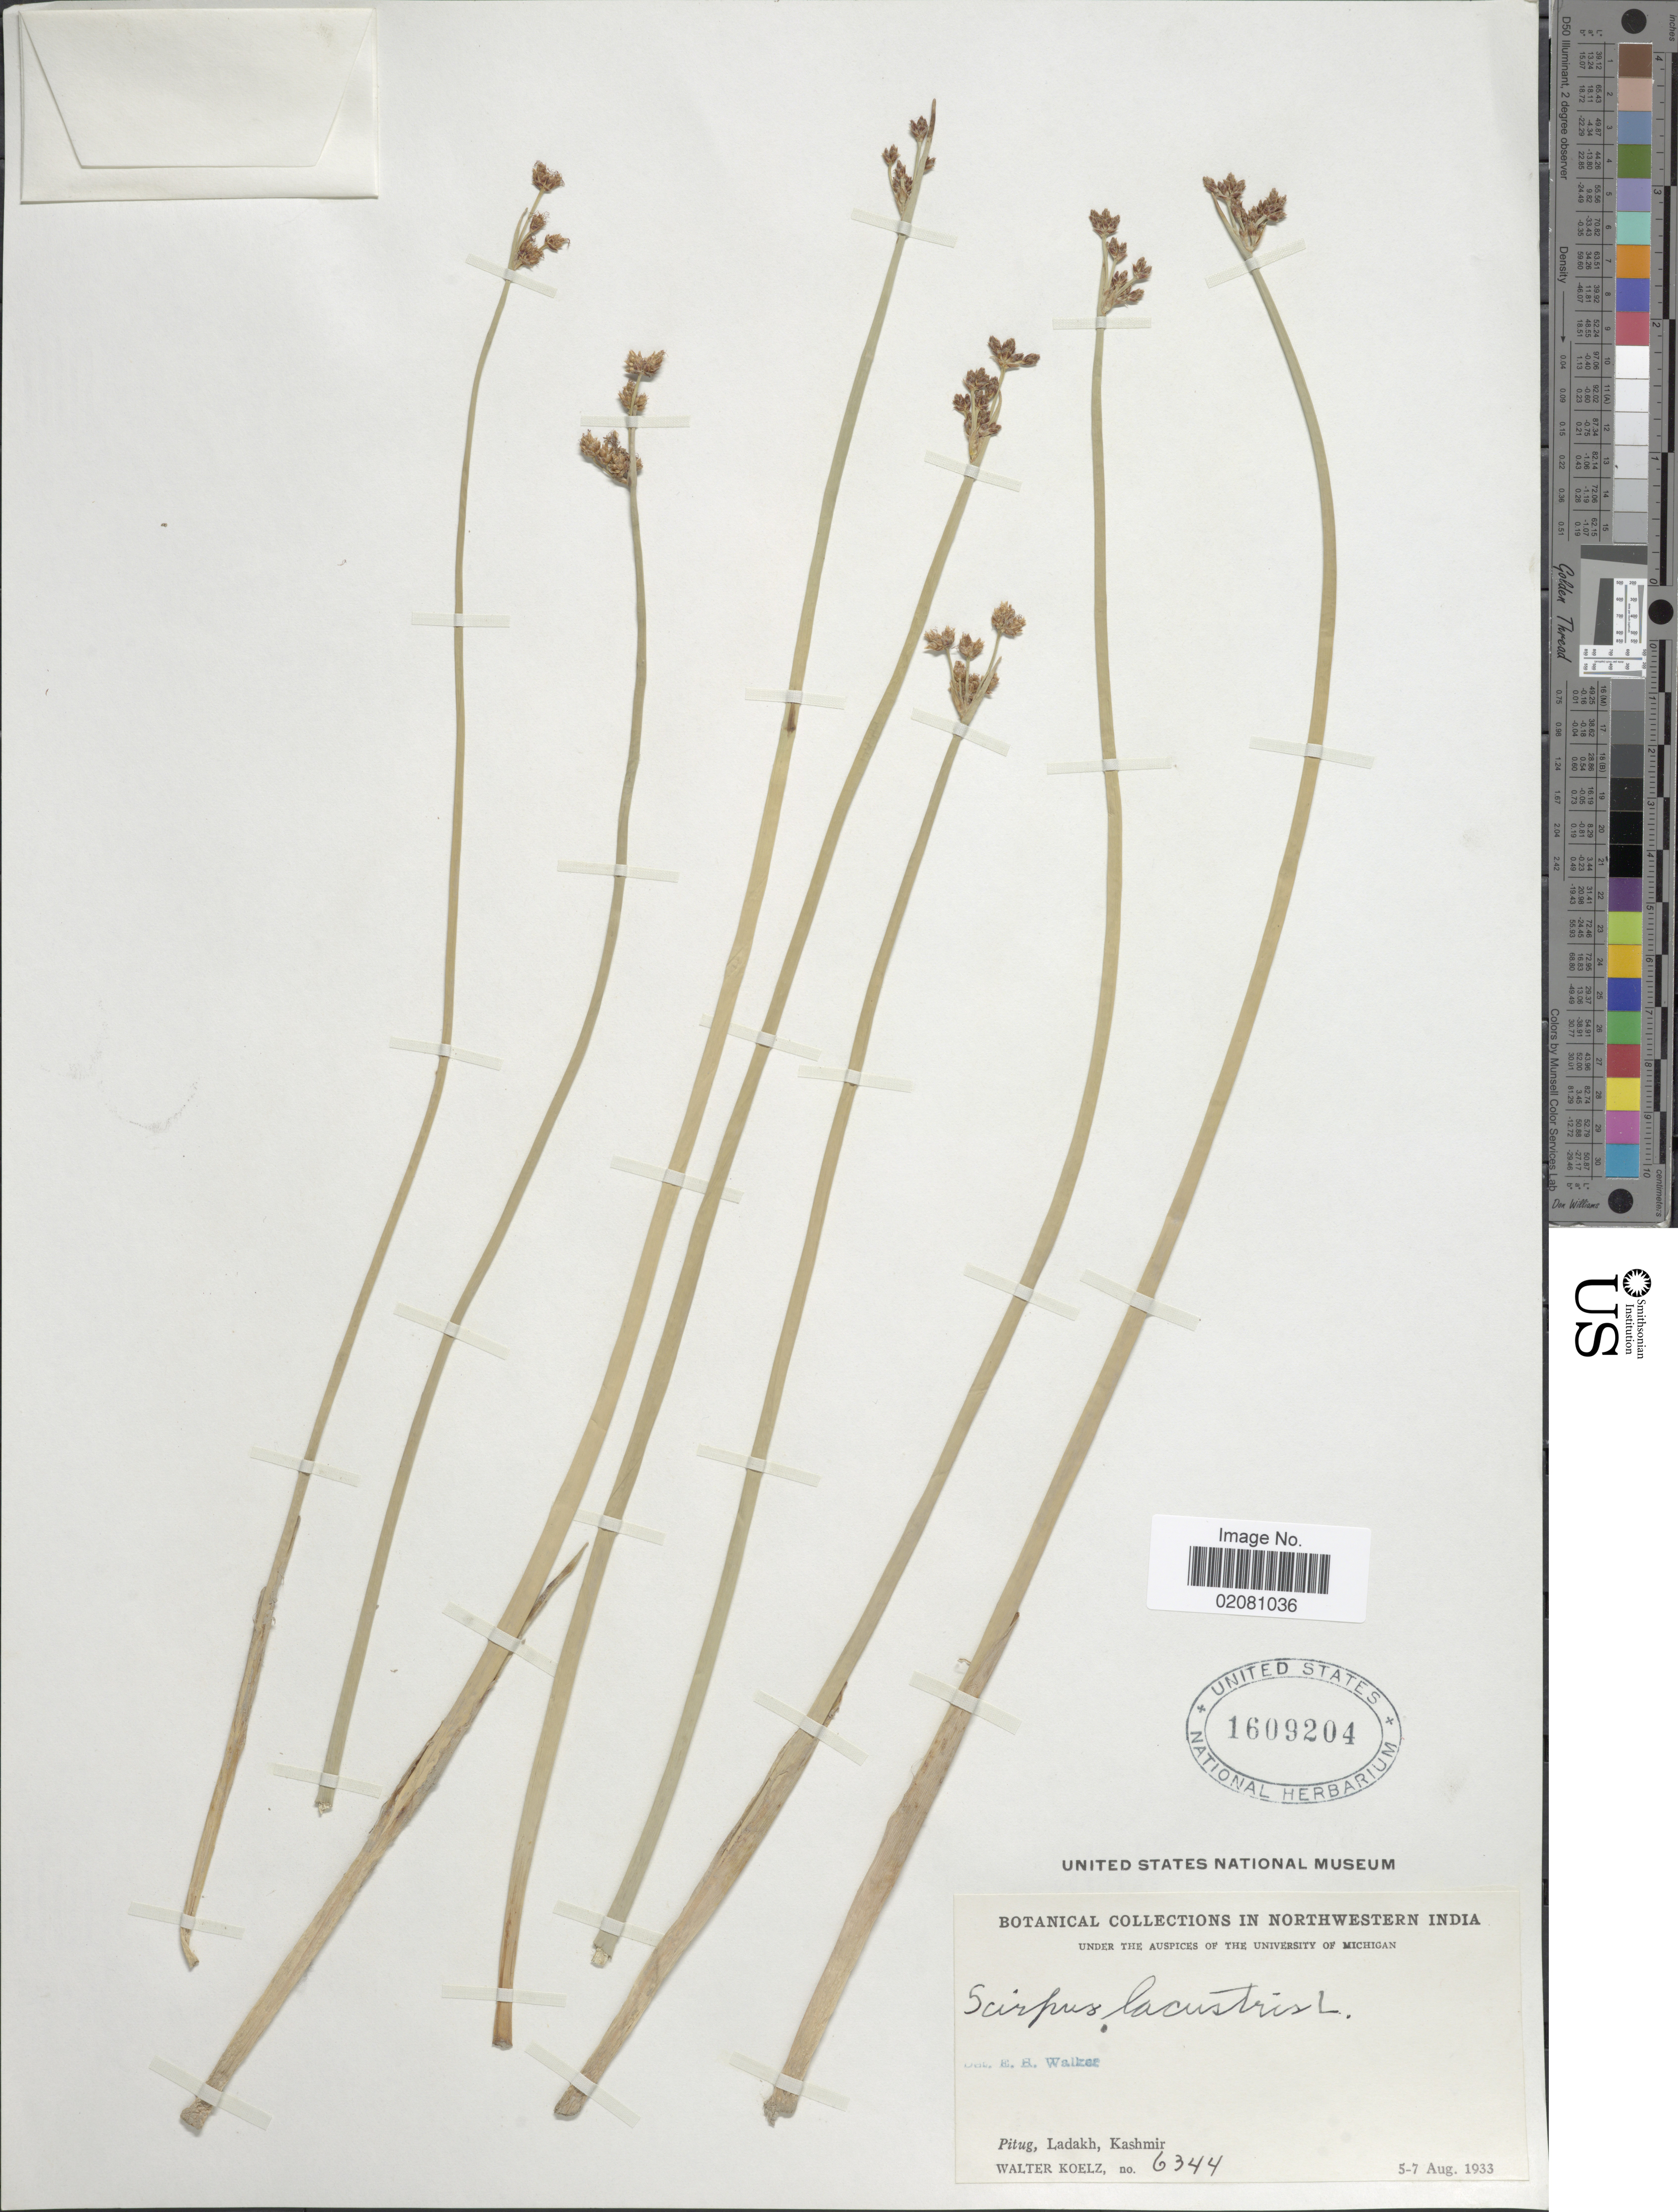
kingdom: Plantae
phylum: Tracheophyta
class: Liliopsida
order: Poales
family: Cyperaceae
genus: Schoenoplectus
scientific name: Schoenoplectus lacustris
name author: (L.) Palla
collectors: W. N. Koelz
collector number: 6444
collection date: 1933-08-05/1933-08-07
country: India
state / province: Jammu and Kashmir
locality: Pitug, Ladakh, Kashmir.Northwestern India.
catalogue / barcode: US 1609204